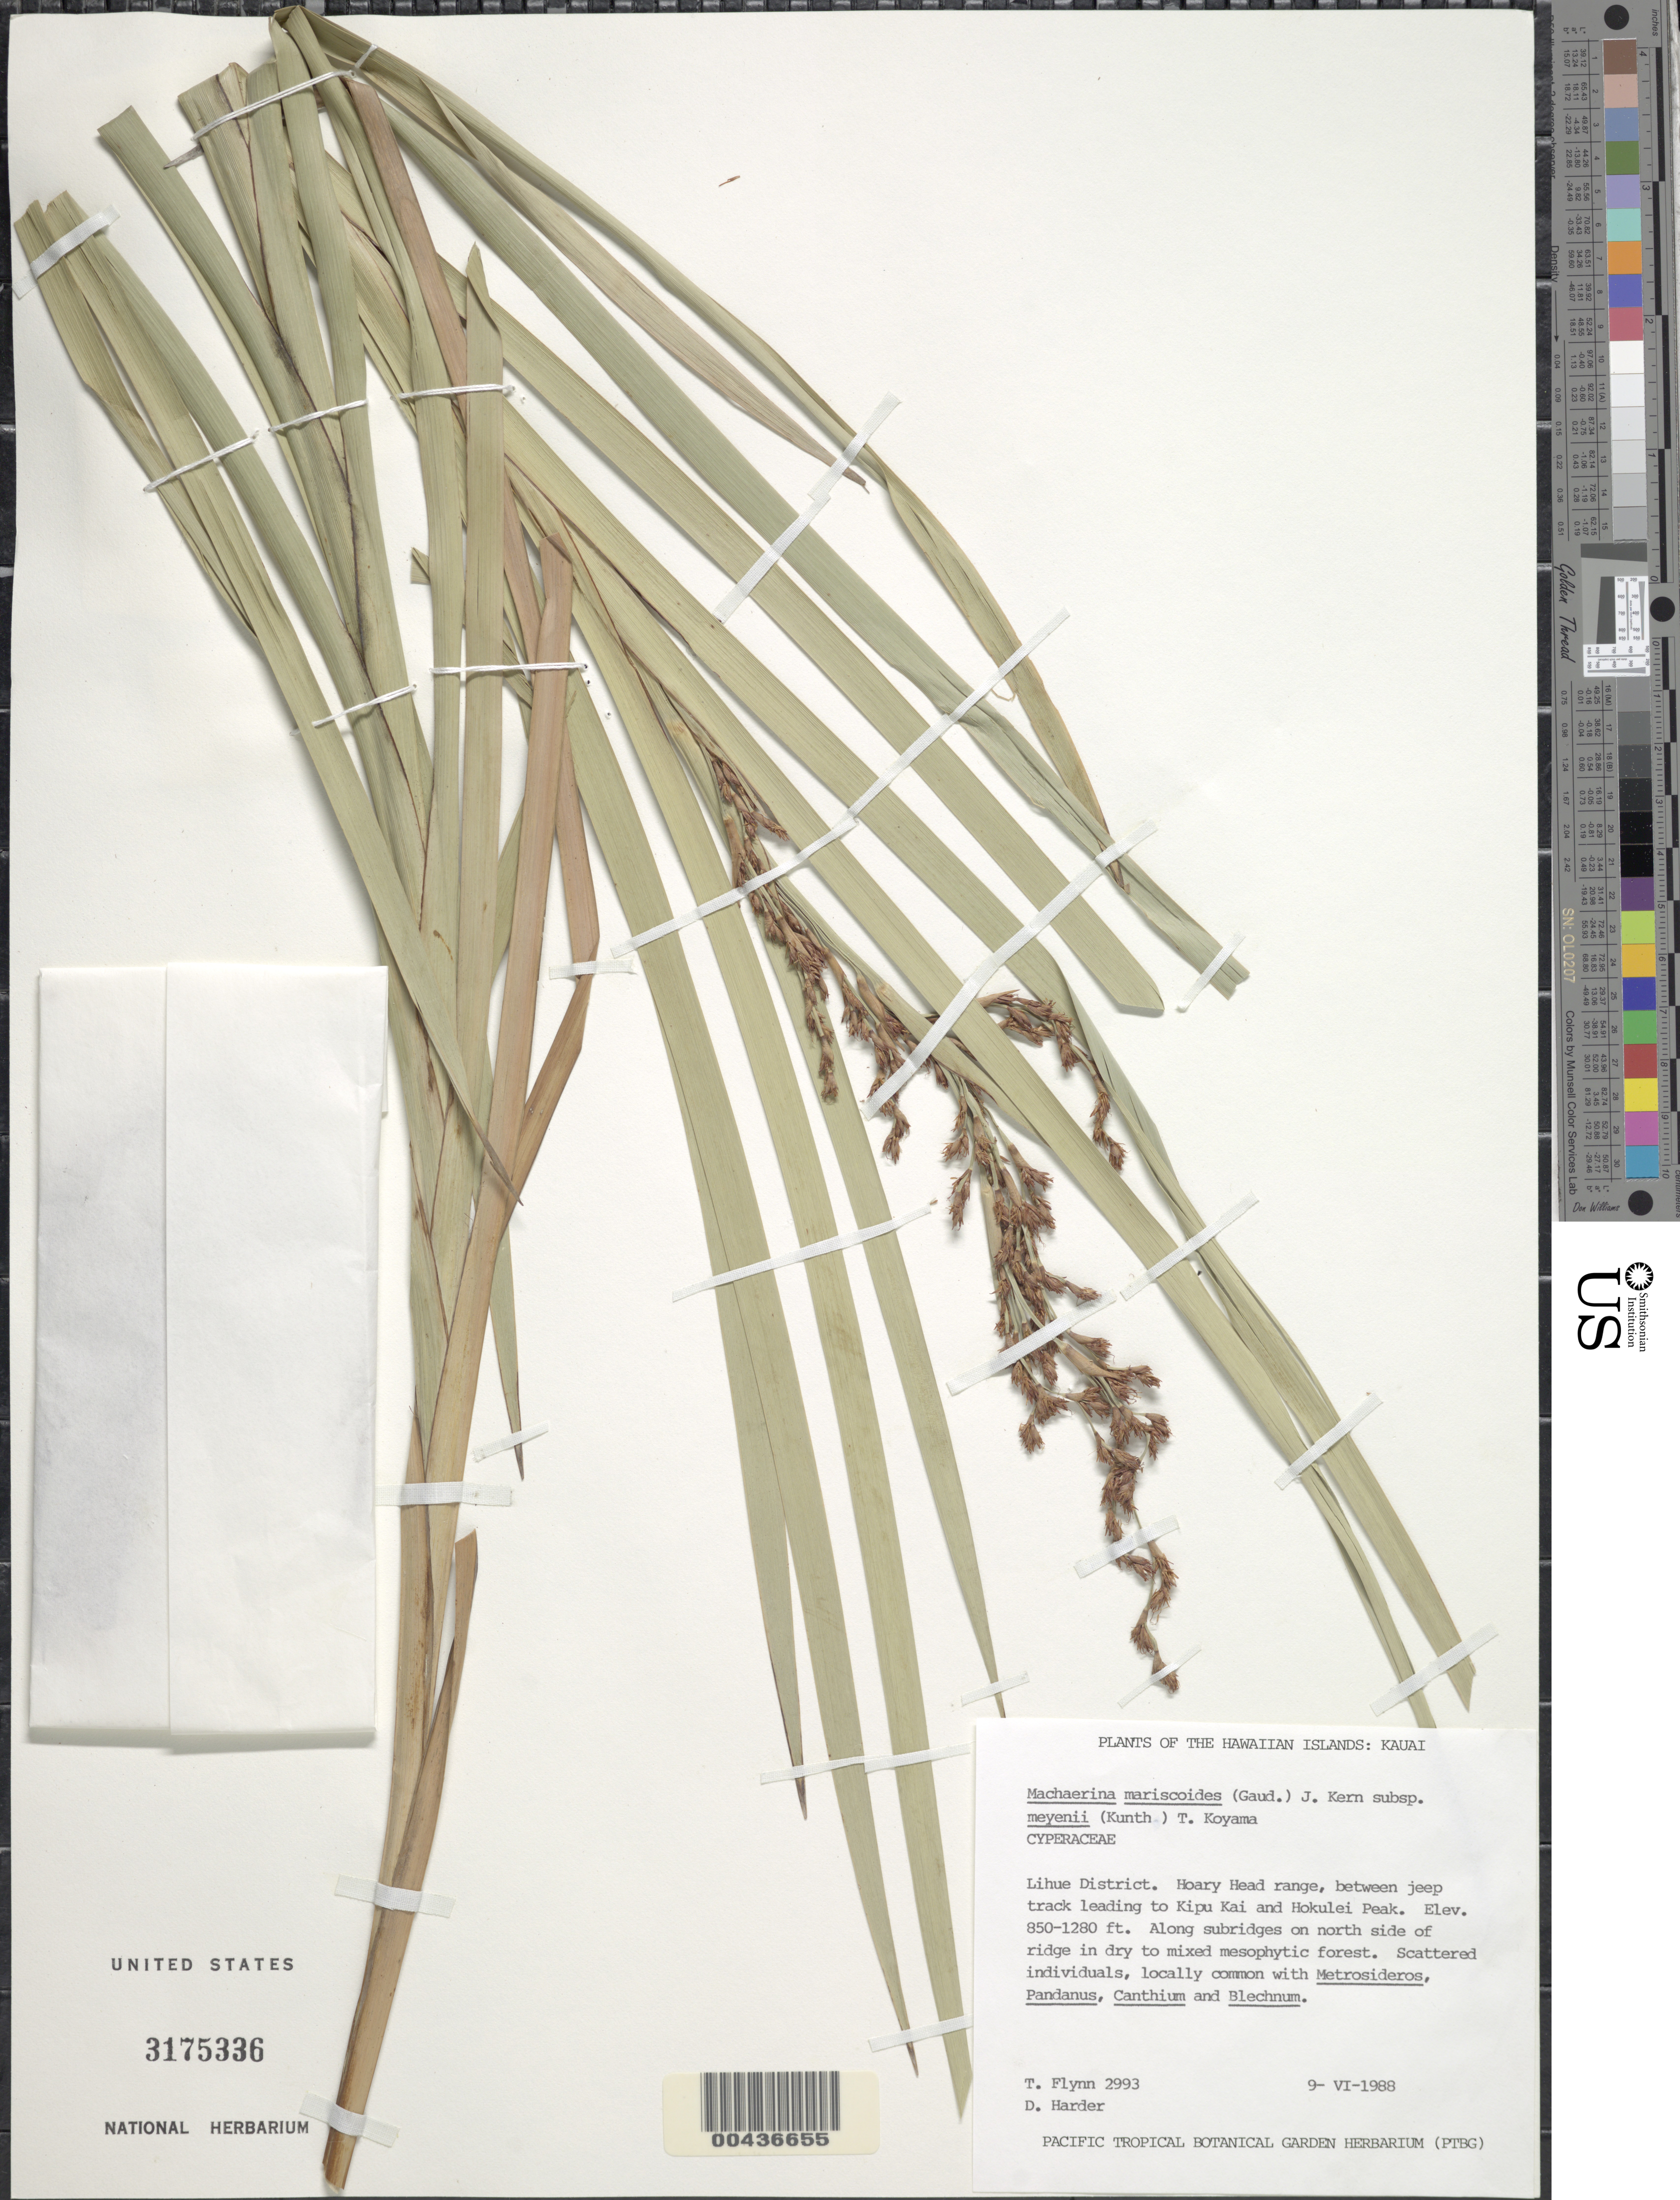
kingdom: Plantae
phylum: Tracheophyta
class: Liliopsida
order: Poales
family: Cyperaceae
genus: Machaerina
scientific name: Machaerina mariscoides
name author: (Gaudich.) J. Kern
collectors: T. W. Flynn & D. Harder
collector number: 2993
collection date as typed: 9 Jun 1988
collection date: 1988-06-09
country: United States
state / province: Hawaii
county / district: Kauai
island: Kaua'i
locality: Lihue District; Hoary Head range, between jeep track leading to Kipu Kai and Hokulei Peak, along subridges on N side of ridge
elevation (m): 259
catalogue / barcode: US 3175336